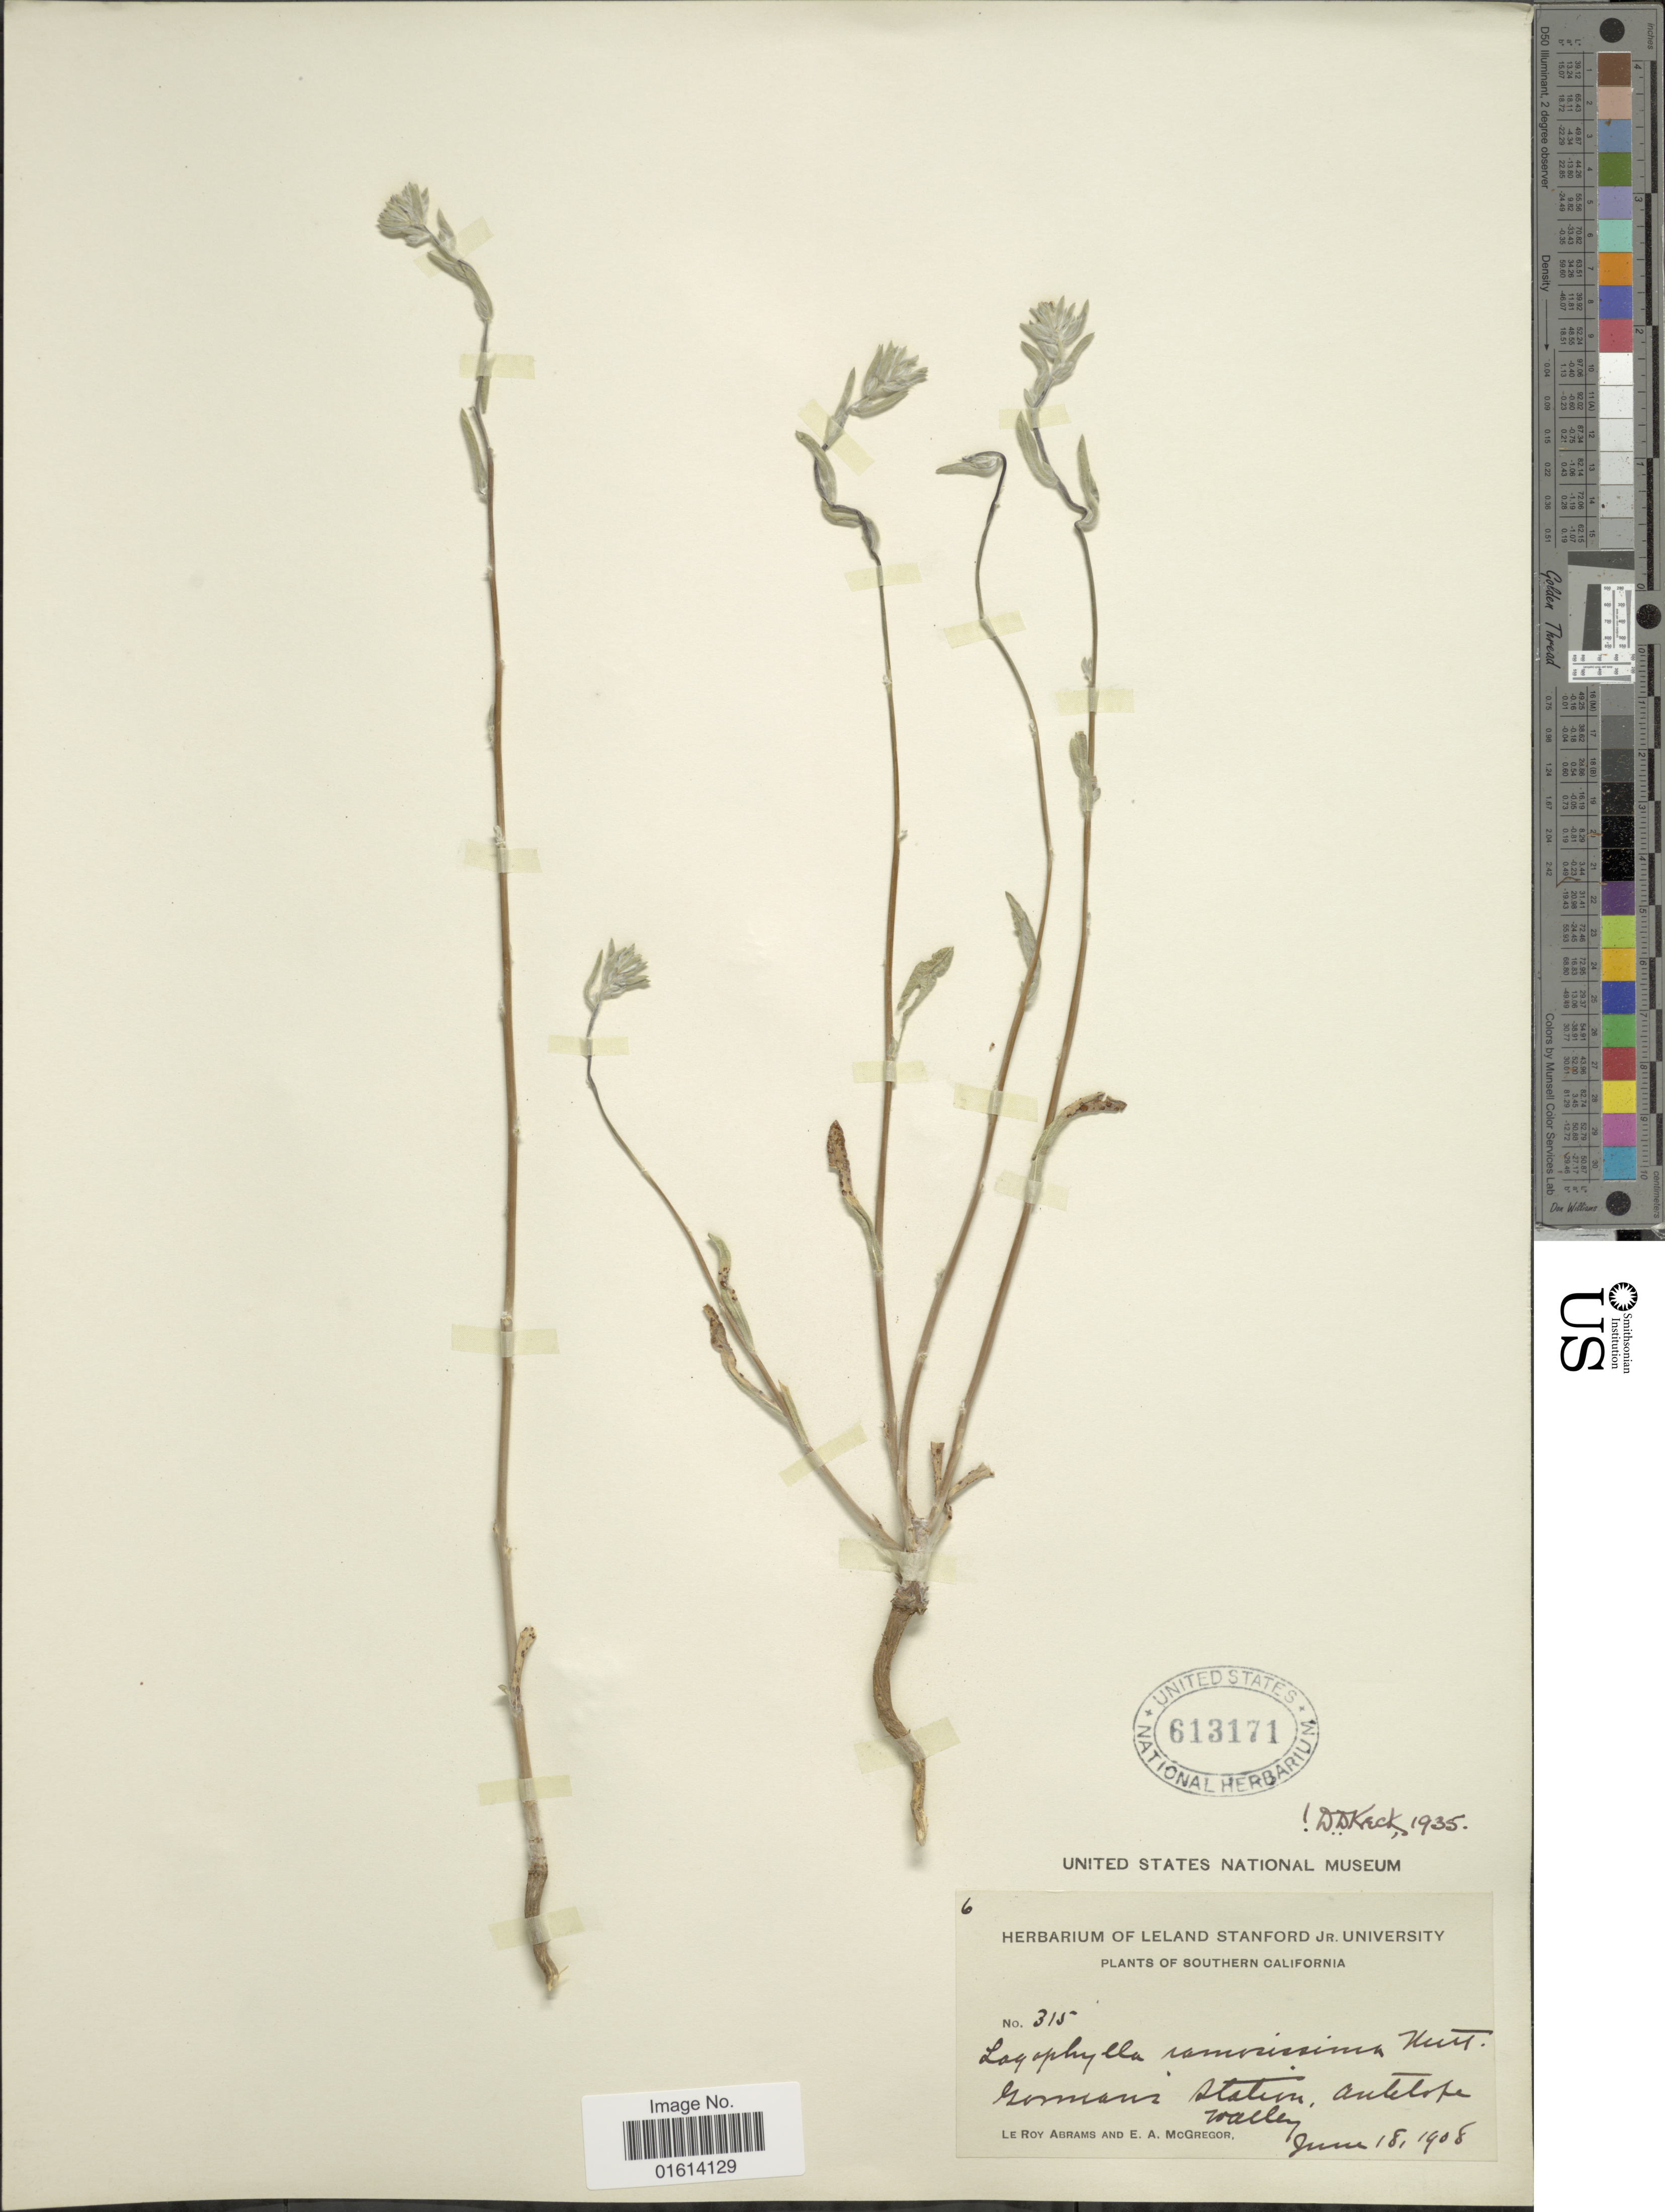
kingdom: Plantae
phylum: Tracheophyta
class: Magnoliopsida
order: Asterales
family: Asteraceae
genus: Lagophylla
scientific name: Lagophylla ramosissima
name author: Nutt.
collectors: L. Abrams & E. A. McGregor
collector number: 315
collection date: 1908-06-18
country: United States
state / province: California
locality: Southern California, Gormani statim, Antelope valley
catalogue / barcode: US 613171